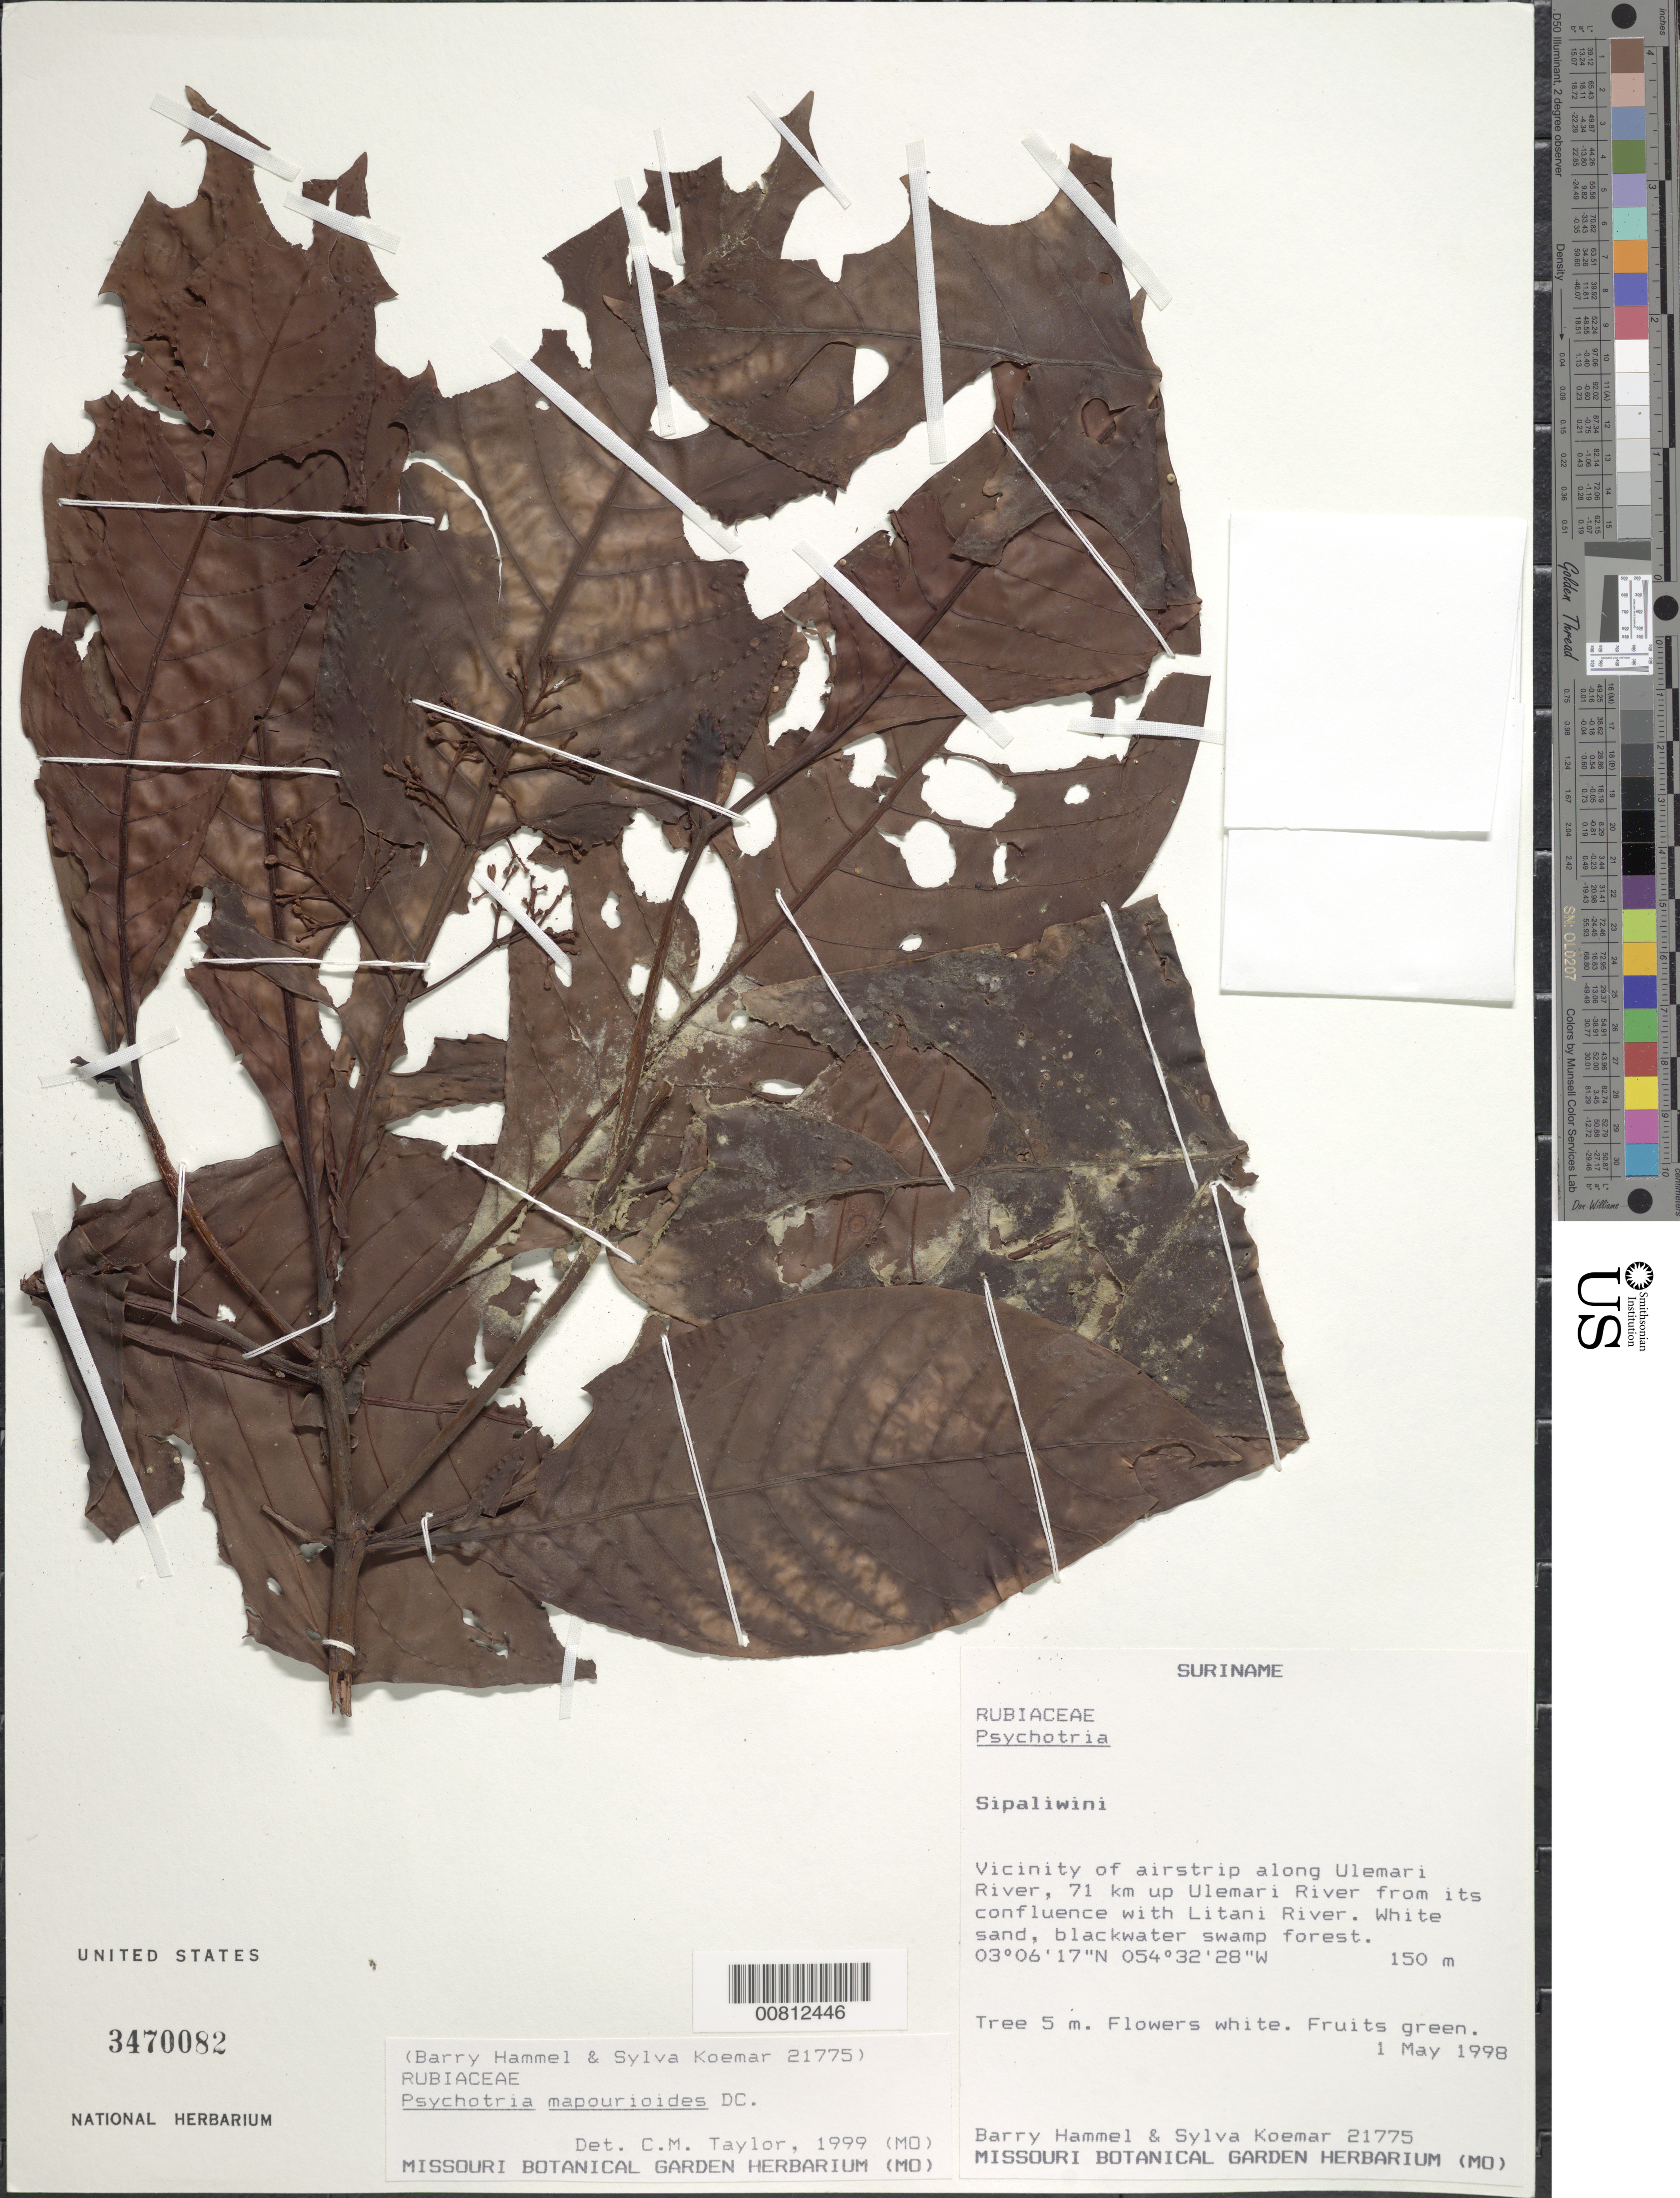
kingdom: Plantae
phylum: Tracheophyta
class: Magnoliopsida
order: Gentianales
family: Rubiaceae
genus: Psychotria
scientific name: Psychotria mapourioides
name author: DC.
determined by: Taylor, Charlotte M.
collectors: B. Hammel & S. Koemar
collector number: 21775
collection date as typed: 1-May-98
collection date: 1998-05-01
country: Suriname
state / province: Sipaliwini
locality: Ulemari R., ca. 71 km upstream from confl. with Litani R.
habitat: White sand, blackwater swamp forest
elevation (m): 150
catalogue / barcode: US 3470082